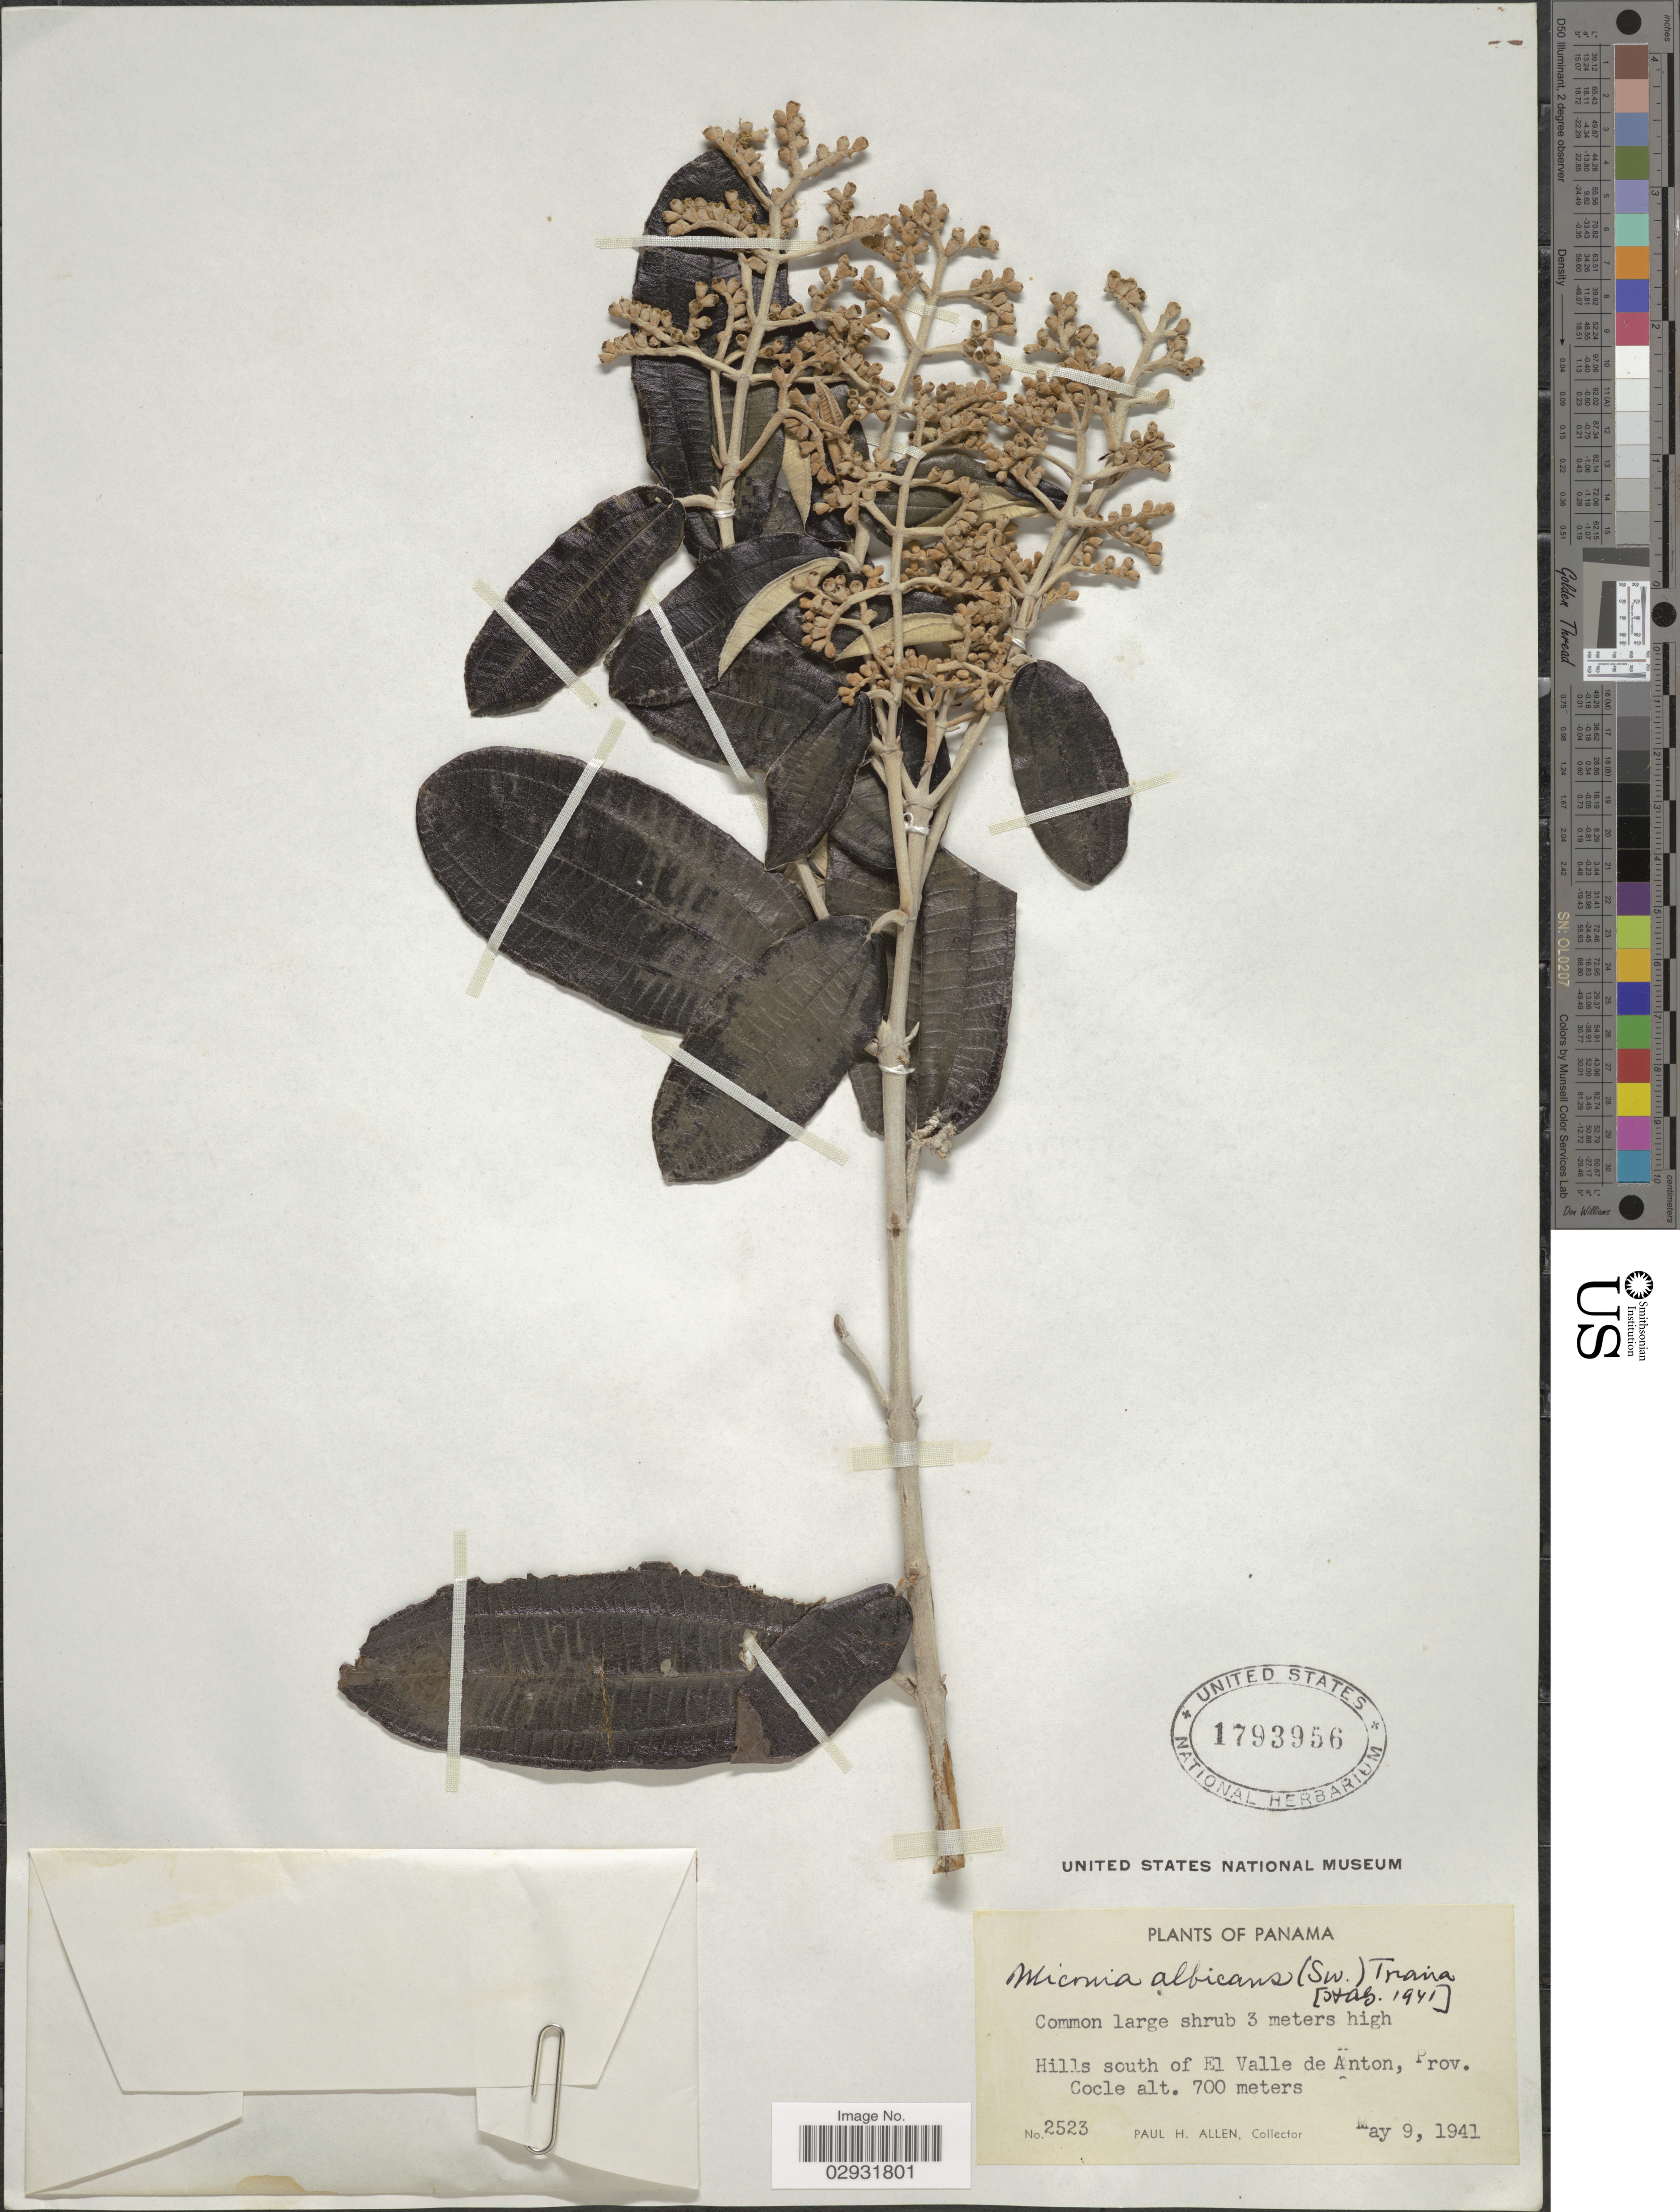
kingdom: Plantae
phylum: Tracheophyta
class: Magnoliopsida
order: Myrtales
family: Melastomataceae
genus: Miconia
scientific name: Miconia albicans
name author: (Sw.) Steud.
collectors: P. H. Allen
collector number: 2523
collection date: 1941-05-09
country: Panama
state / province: Coclé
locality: Hills south of El Valle de Anton, Prov. Cocle.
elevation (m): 700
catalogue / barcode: US 1793956